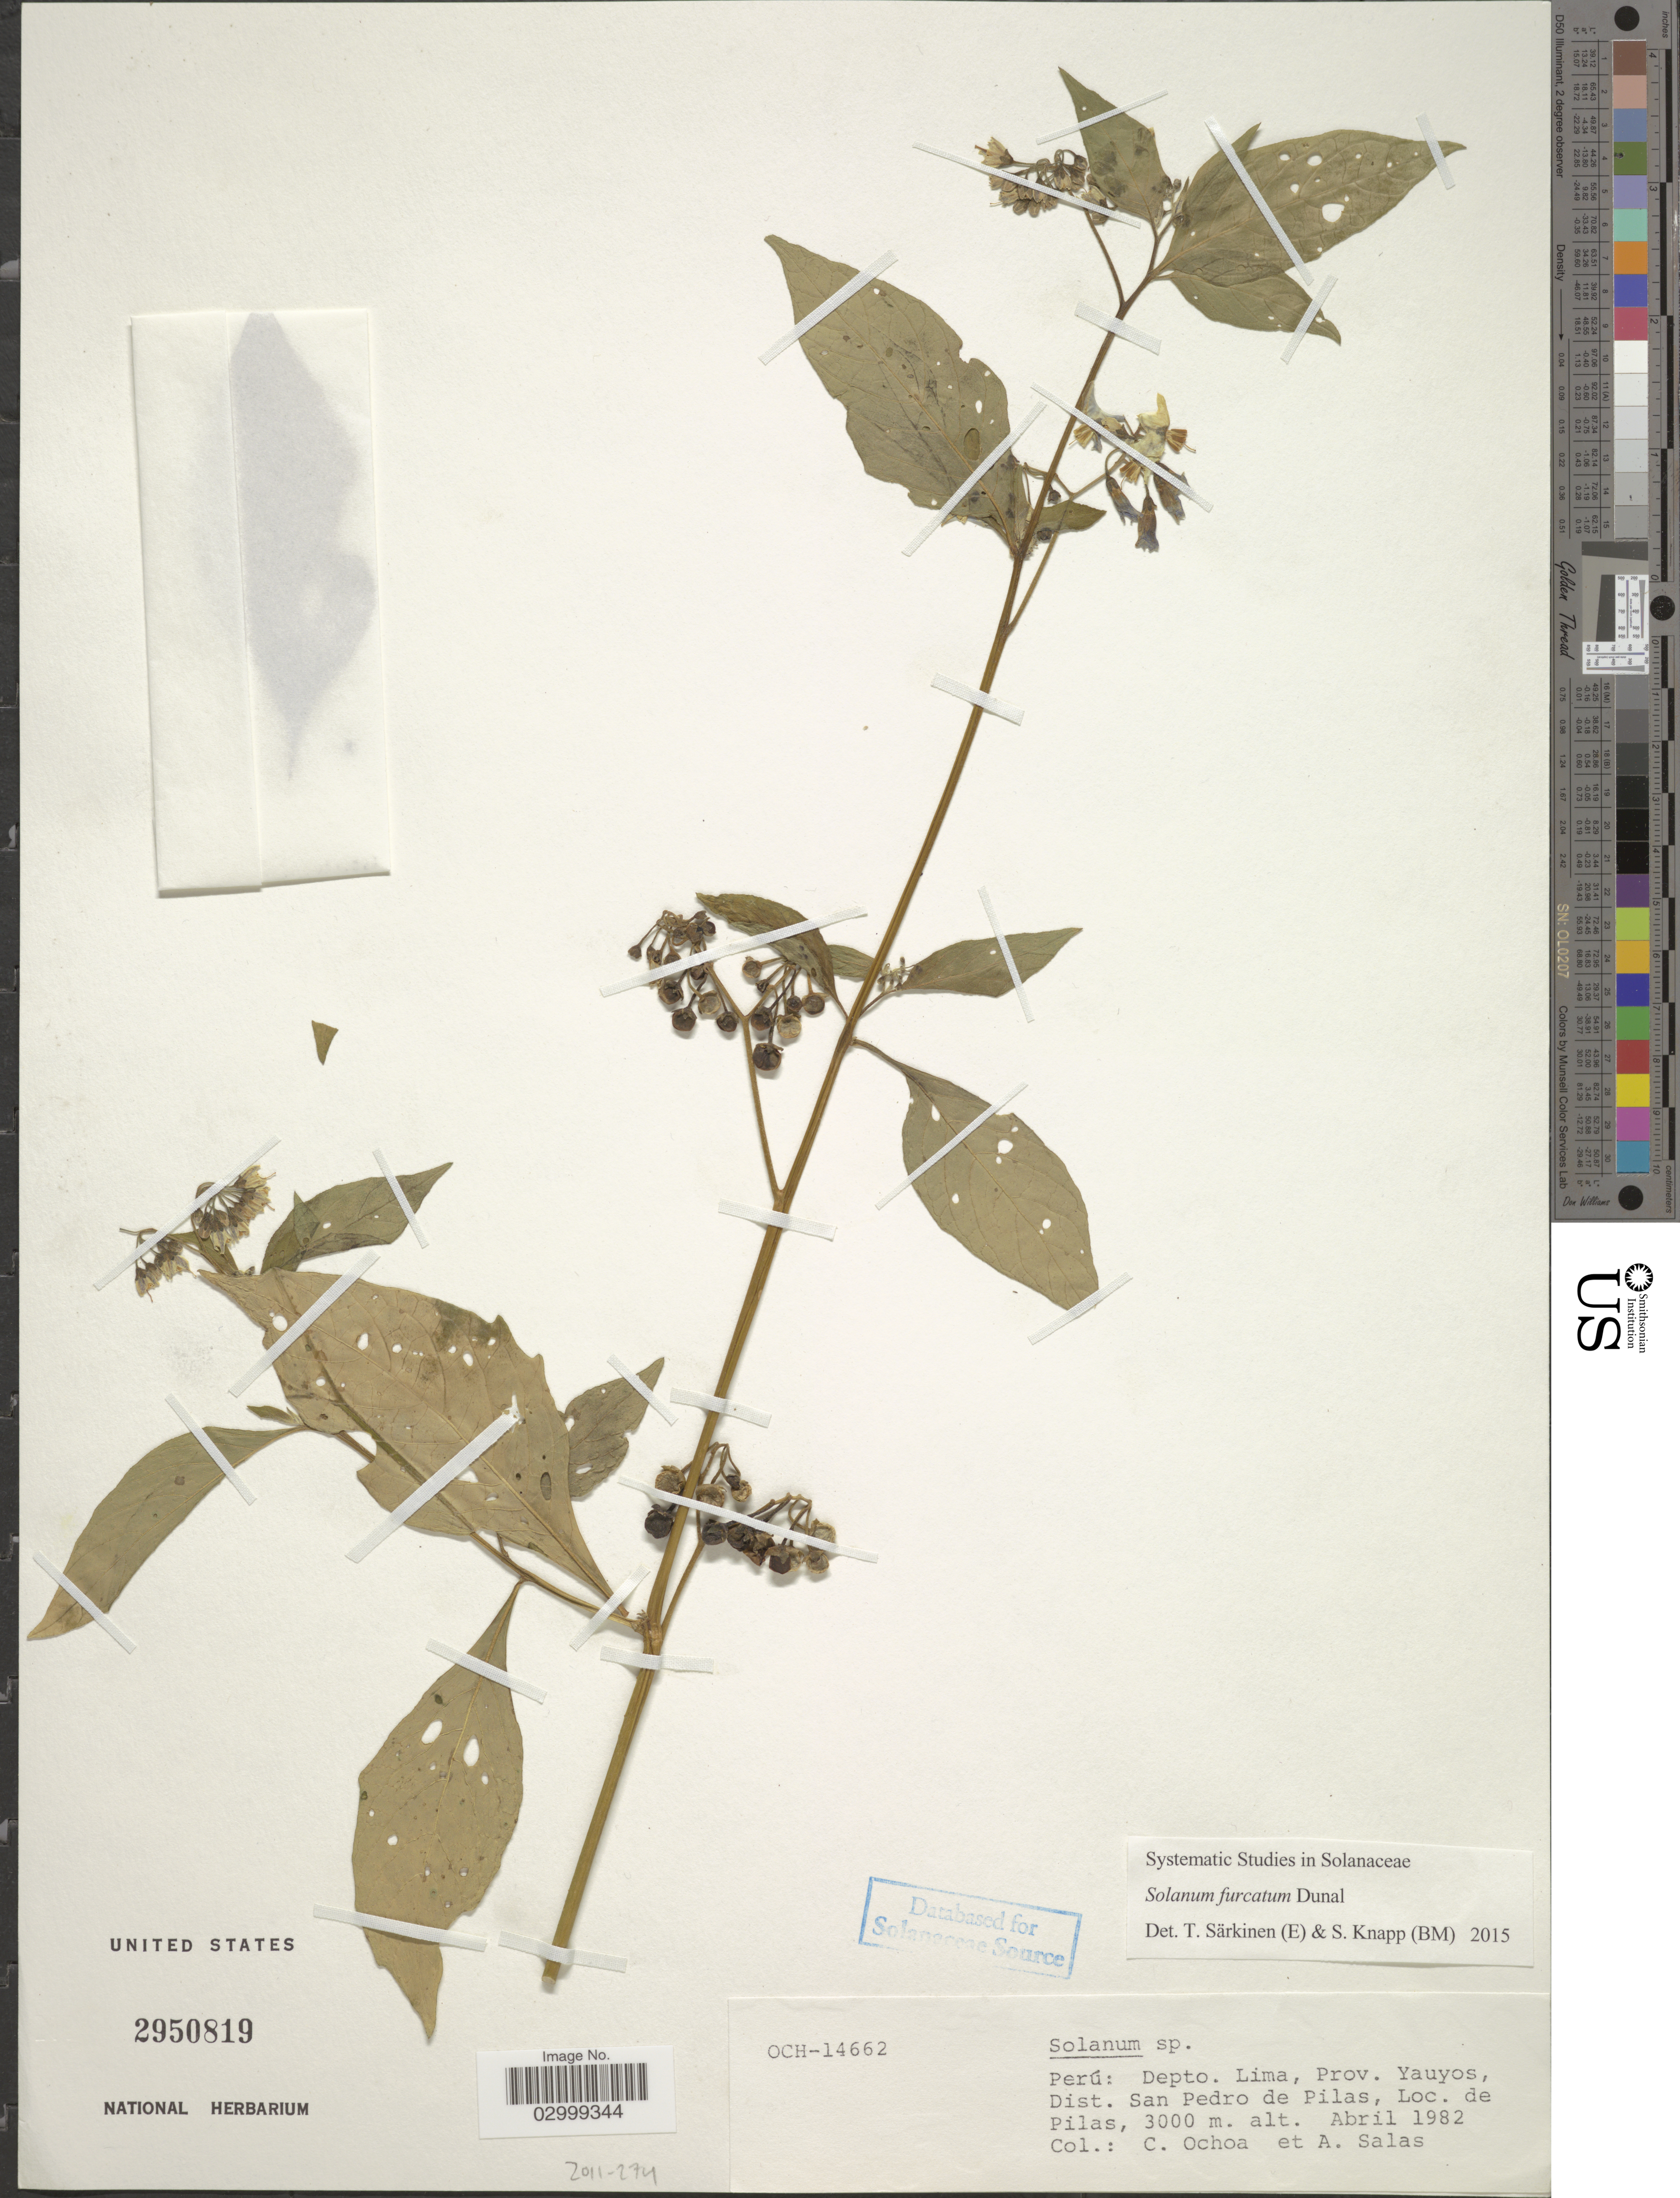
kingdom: Plantae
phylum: Tracheophyta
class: Magnoliopsida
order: Solanales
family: Solanaceae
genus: Solanum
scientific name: Solanum grandidentatum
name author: Phil.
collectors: C. Ochoa & A. Salas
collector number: OCH-14662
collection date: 1982-04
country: Peru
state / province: Lima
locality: Depto. Lima, Prov. Yauyos, Dist. San Pedro de Pilas, Loc. de Pilas.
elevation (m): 3000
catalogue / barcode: US 2950819